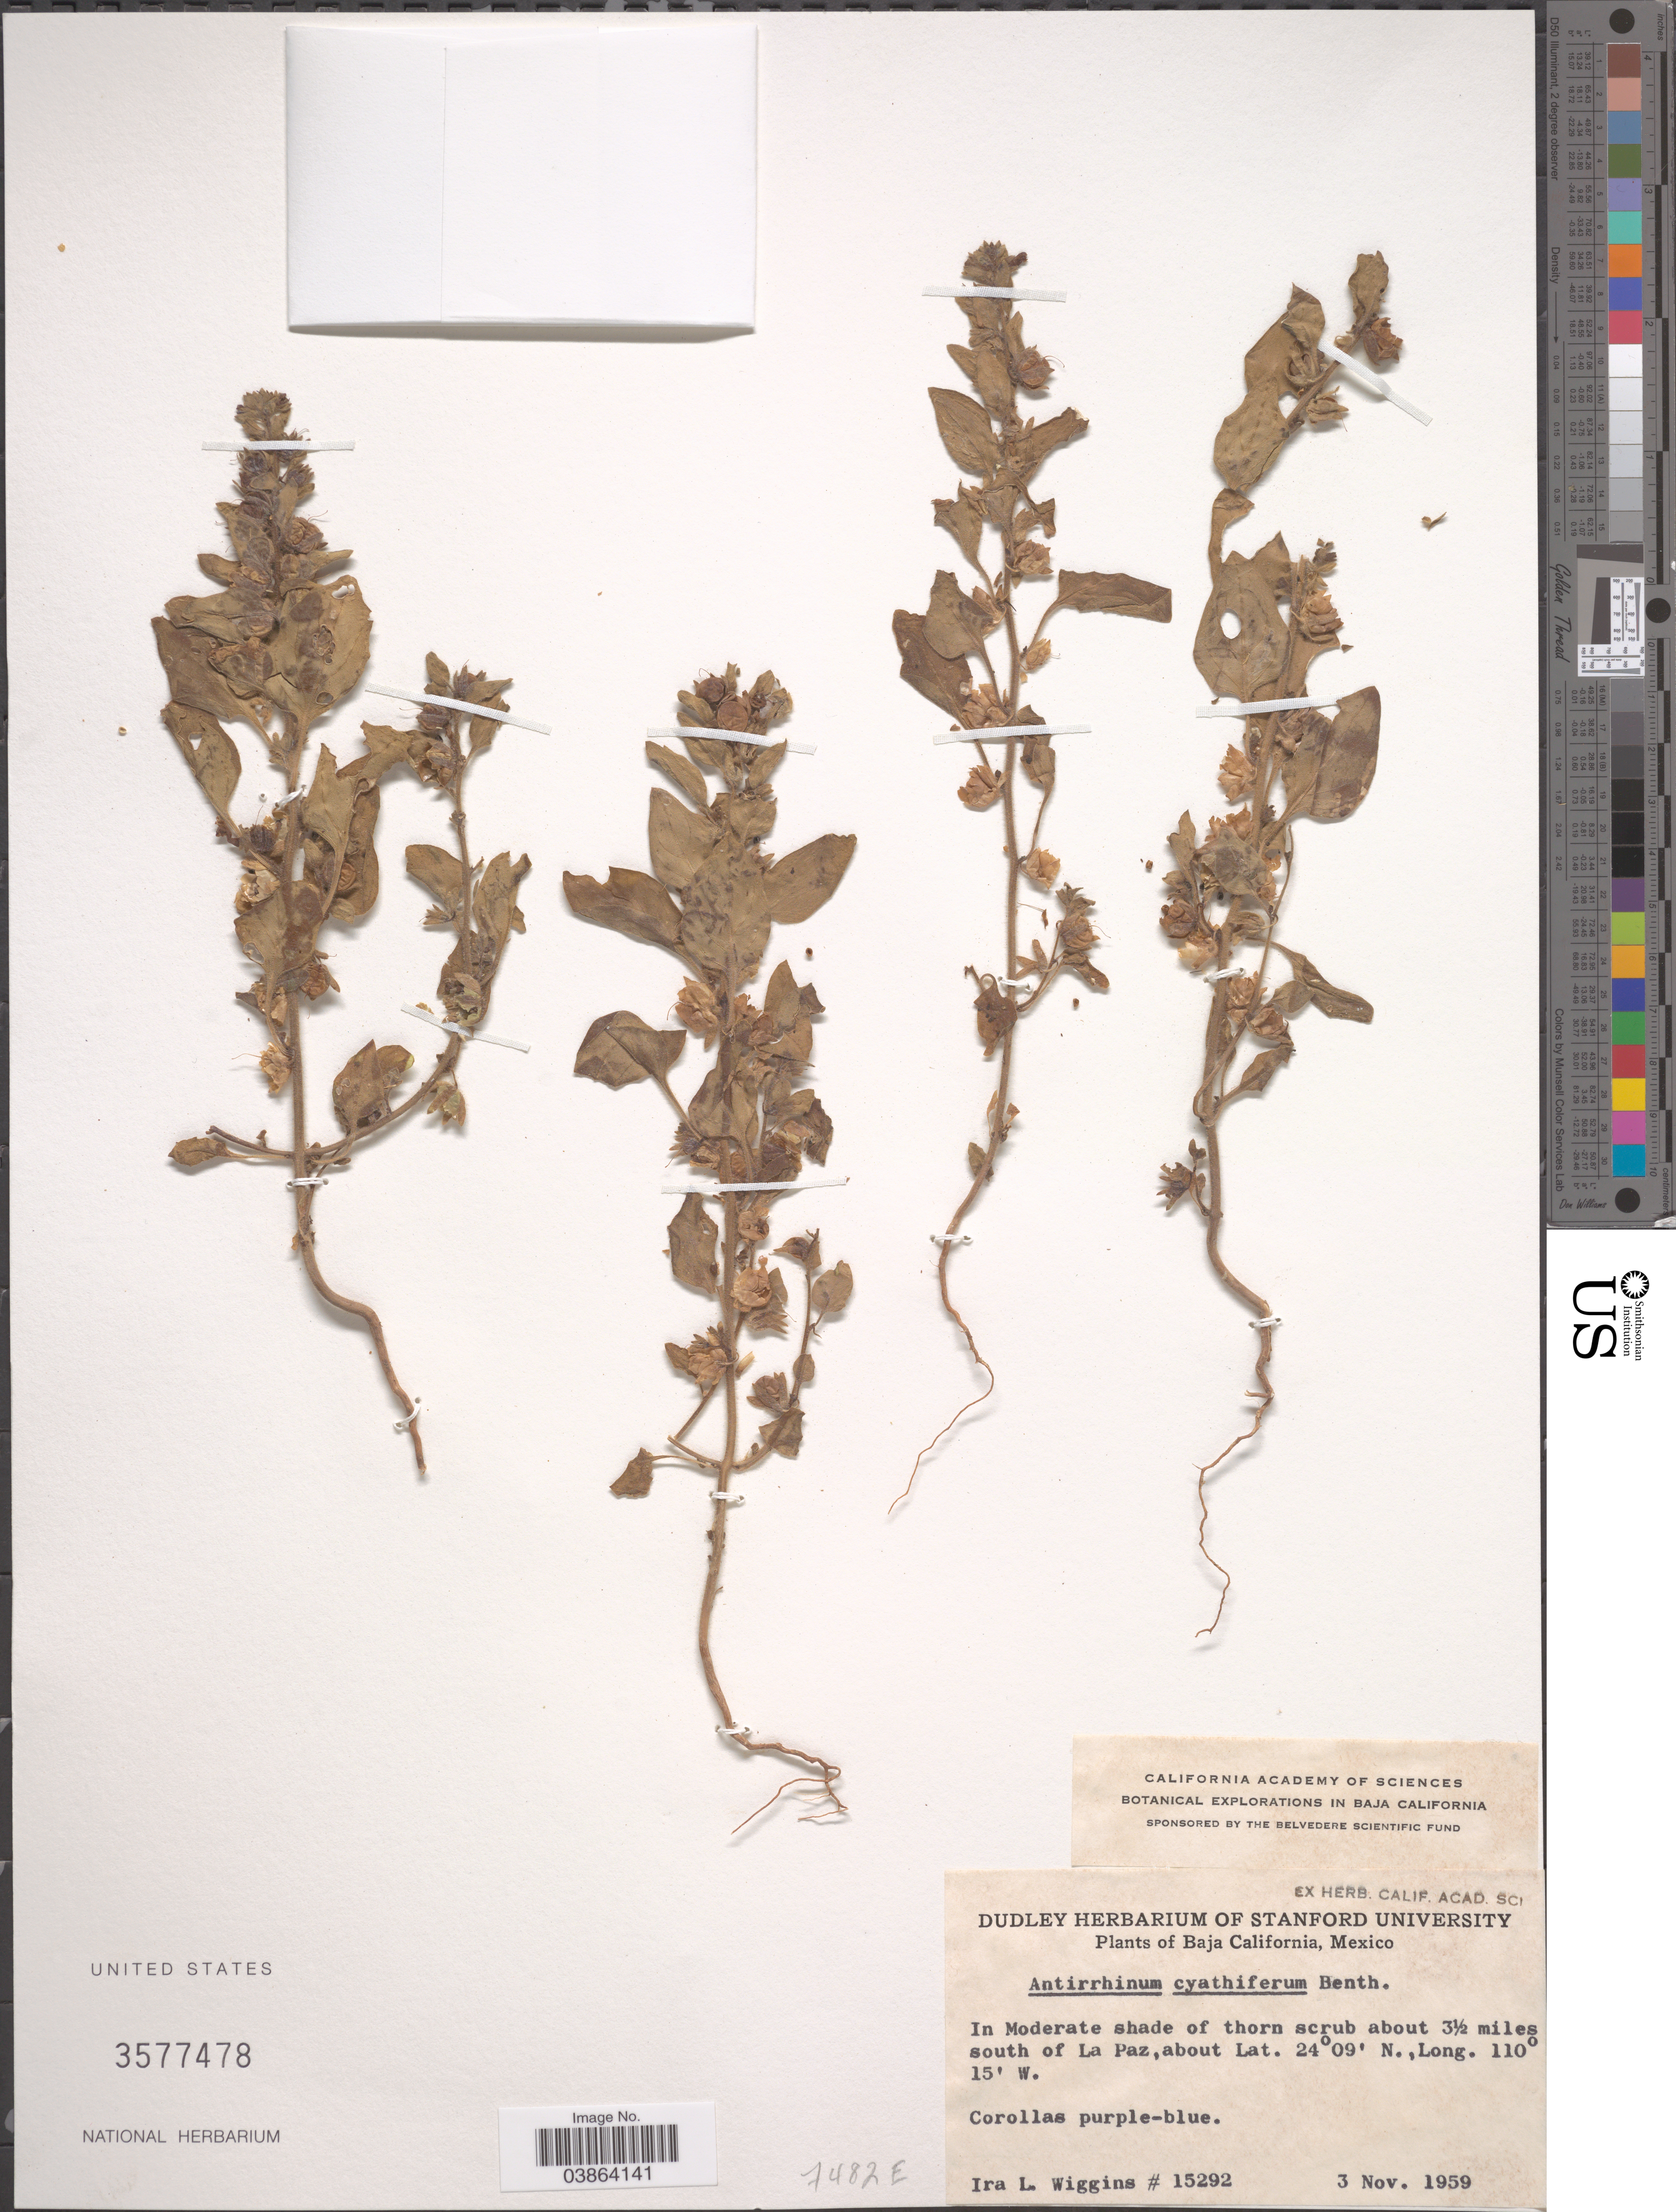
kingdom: Plantae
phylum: Tracheophyta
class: Magnoliopsida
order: Lamiales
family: Plantaginaceae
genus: Pseudorontium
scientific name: Pseudorontium cyathiferum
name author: (Benth.) Rothm.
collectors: I. L. Wiggins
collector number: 15292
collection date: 1959-11-03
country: Mexico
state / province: Baja California Sur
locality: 3½ miles south of La Paz.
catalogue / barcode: US 3577478